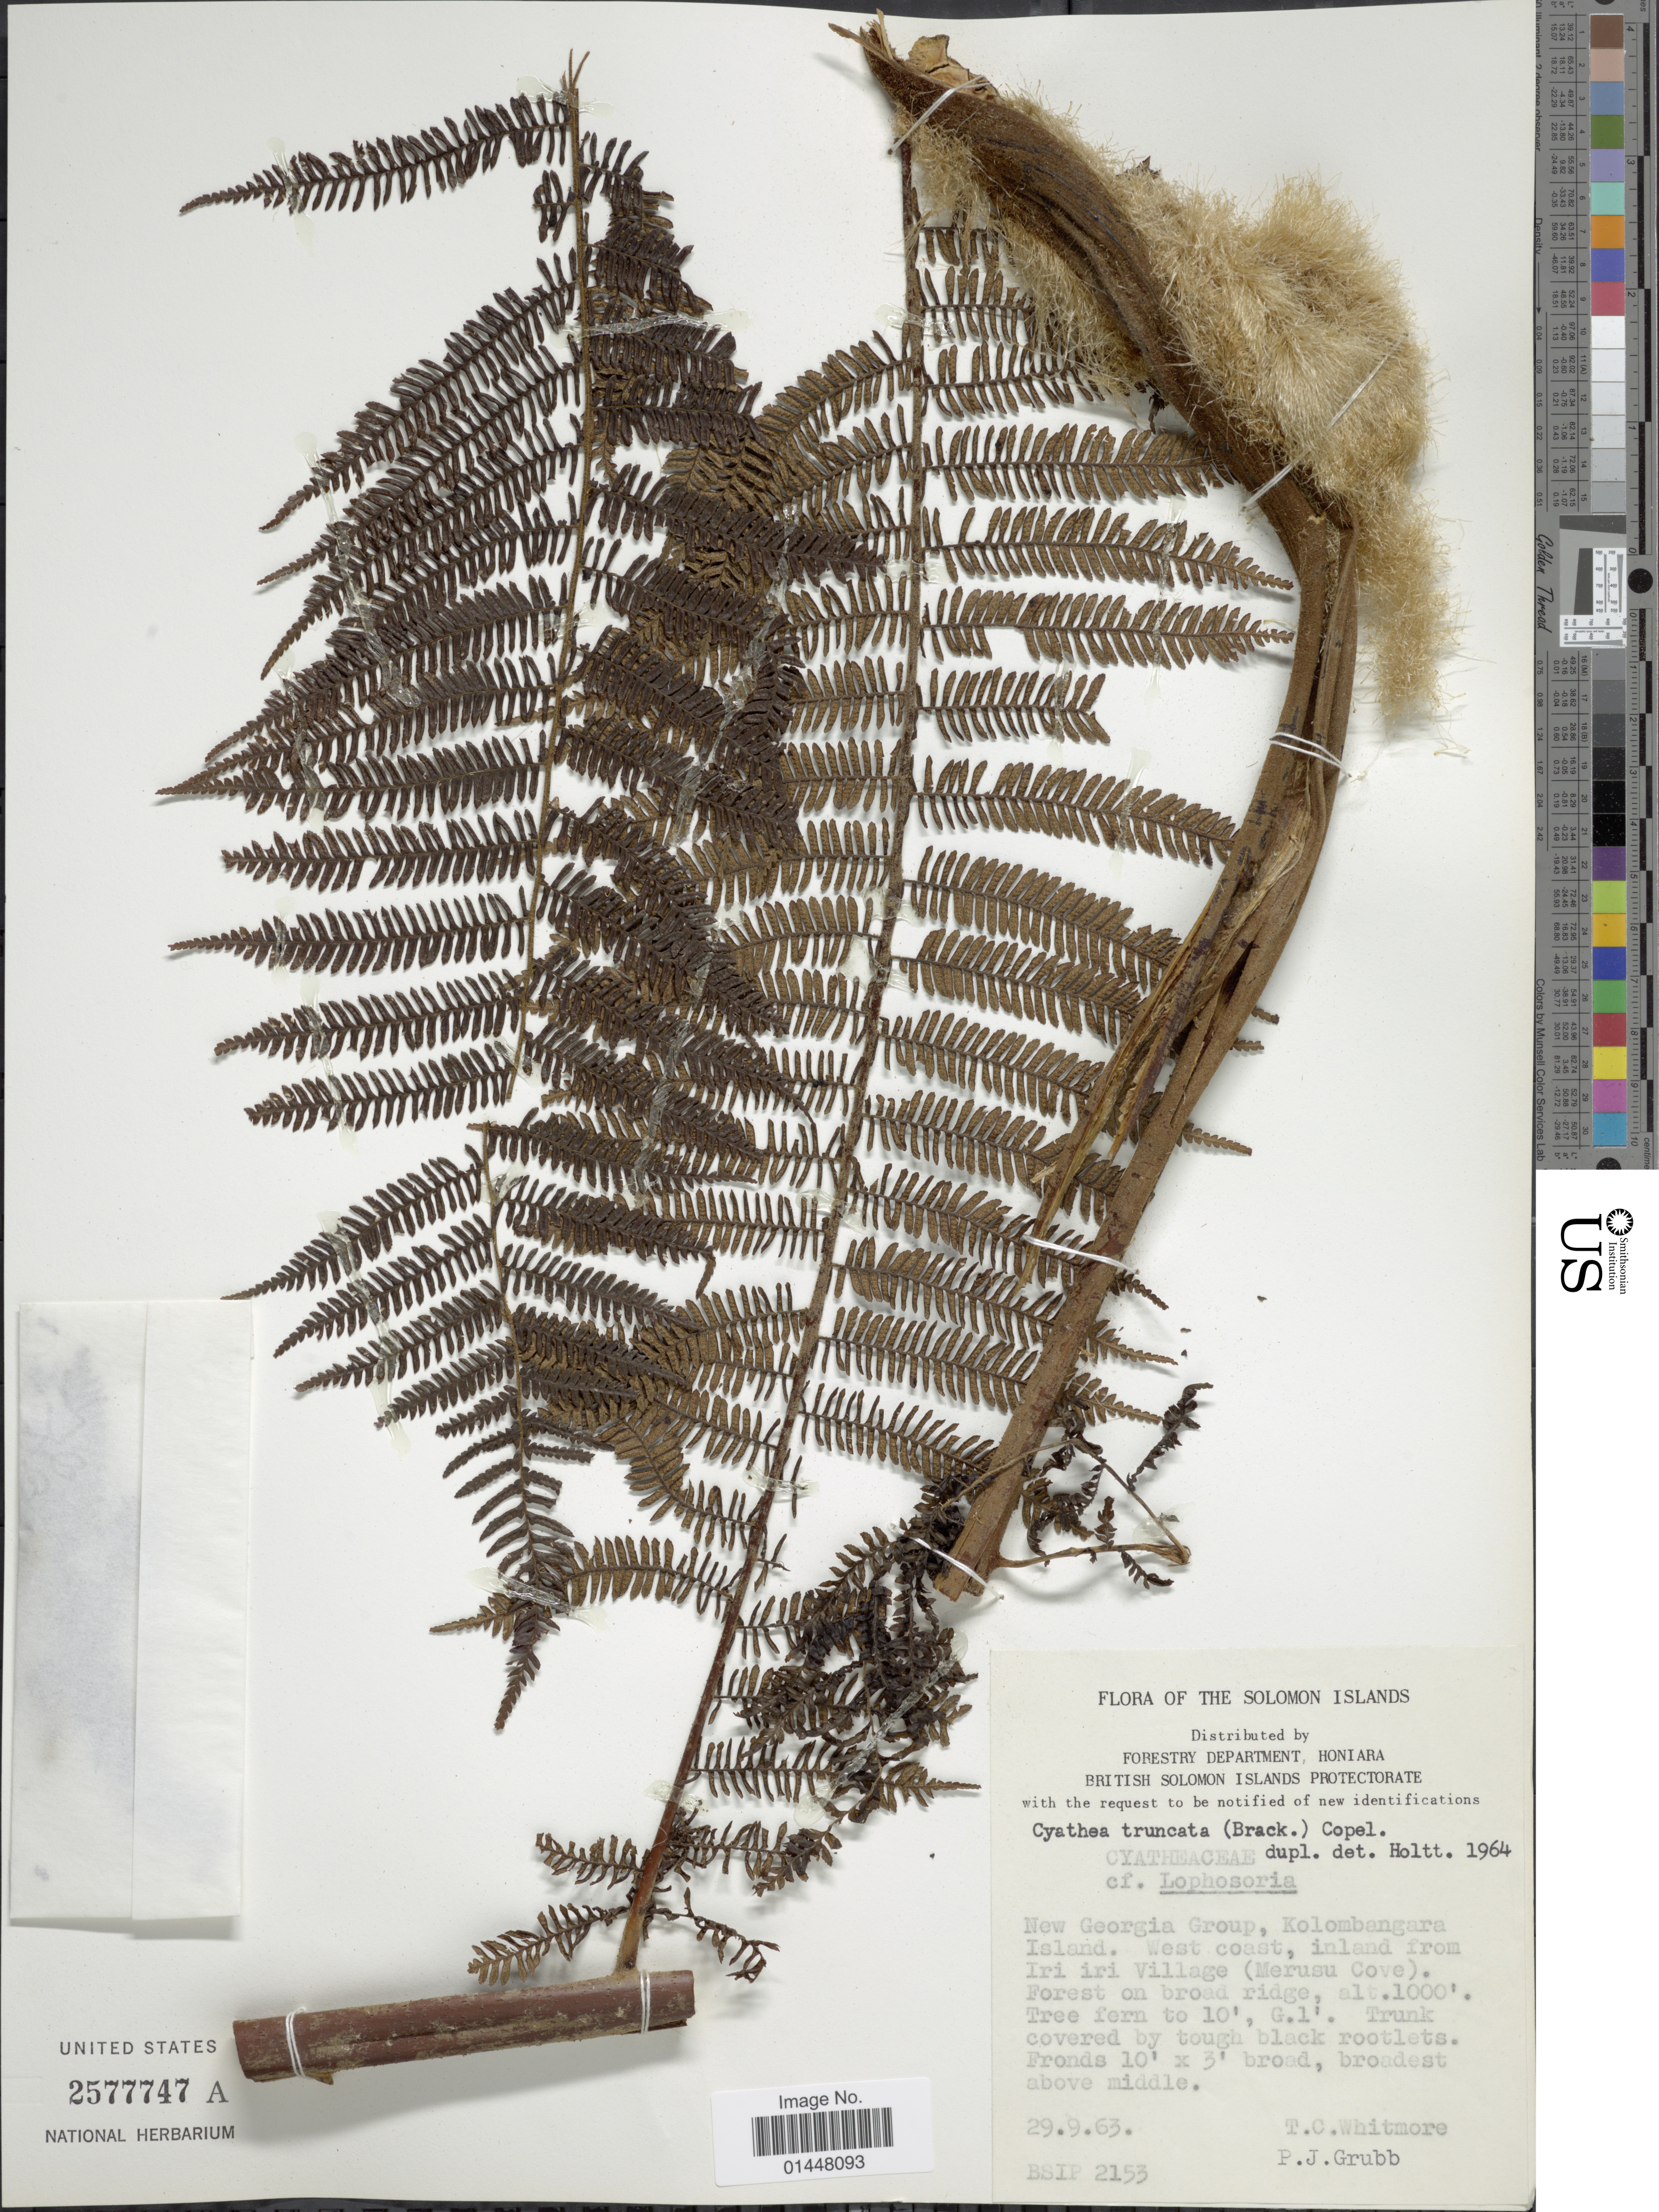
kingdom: Plantae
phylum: Tracheophyta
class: Polypodiopsida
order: Cyatheales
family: Cyatheaceae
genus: Sphaeropteris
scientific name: Sphaeropteris truncata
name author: (Brack.) R.M. Tryon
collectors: T. C. Whitmore & P. J. Grubb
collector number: BSIP 2153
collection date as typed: Transcribed d/m/y: 29/9/63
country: Solomon Islands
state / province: Solomon Islands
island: Kolombangara [Nduke]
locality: New Georgia group, Kolombangara Island, West coast, inland from Iri iri Village (Merusu Cove) Forest on broad ridge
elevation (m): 305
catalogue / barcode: US 2577747